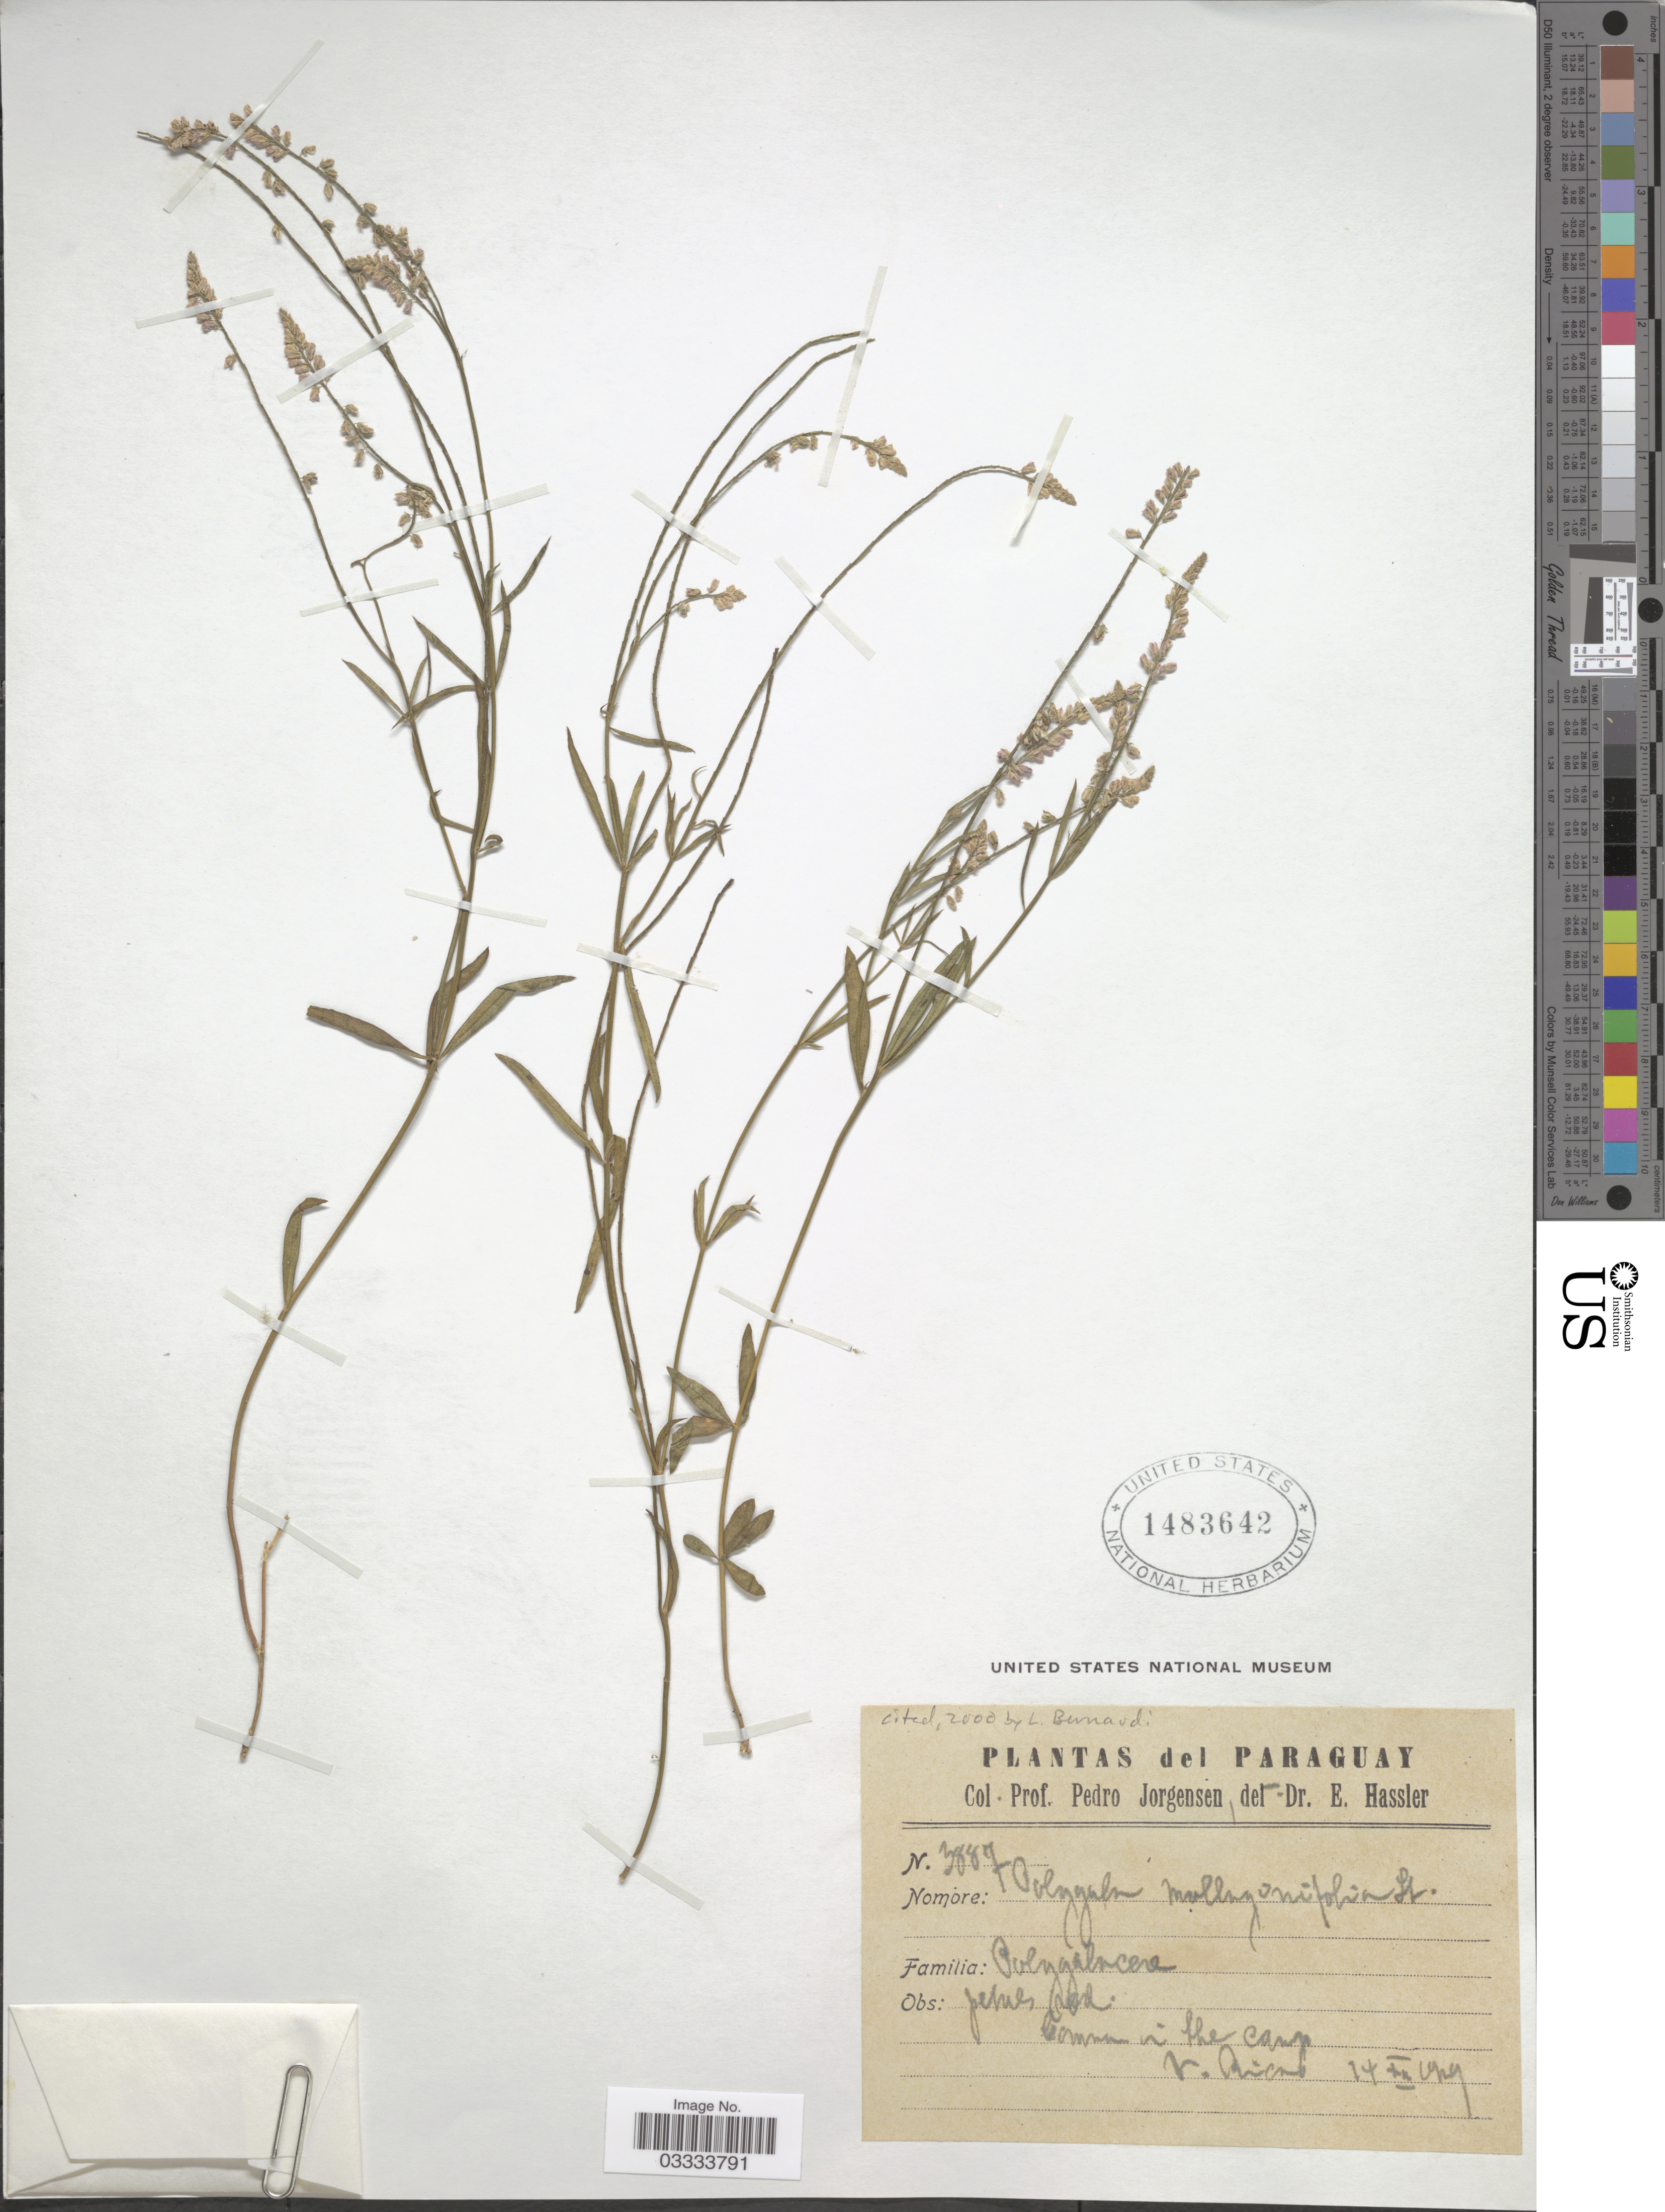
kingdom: Plantae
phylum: Tracheophyta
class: Magnoliopsida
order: Fabales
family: Polygalaceae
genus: Polygala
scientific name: Polygala molluginifolia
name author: A. St.-Hil. & Moq.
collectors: P. Jörgensen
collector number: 3887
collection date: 1929-12-14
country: Paraguay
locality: Common in the camp V. Rica.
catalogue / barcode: US 1483642